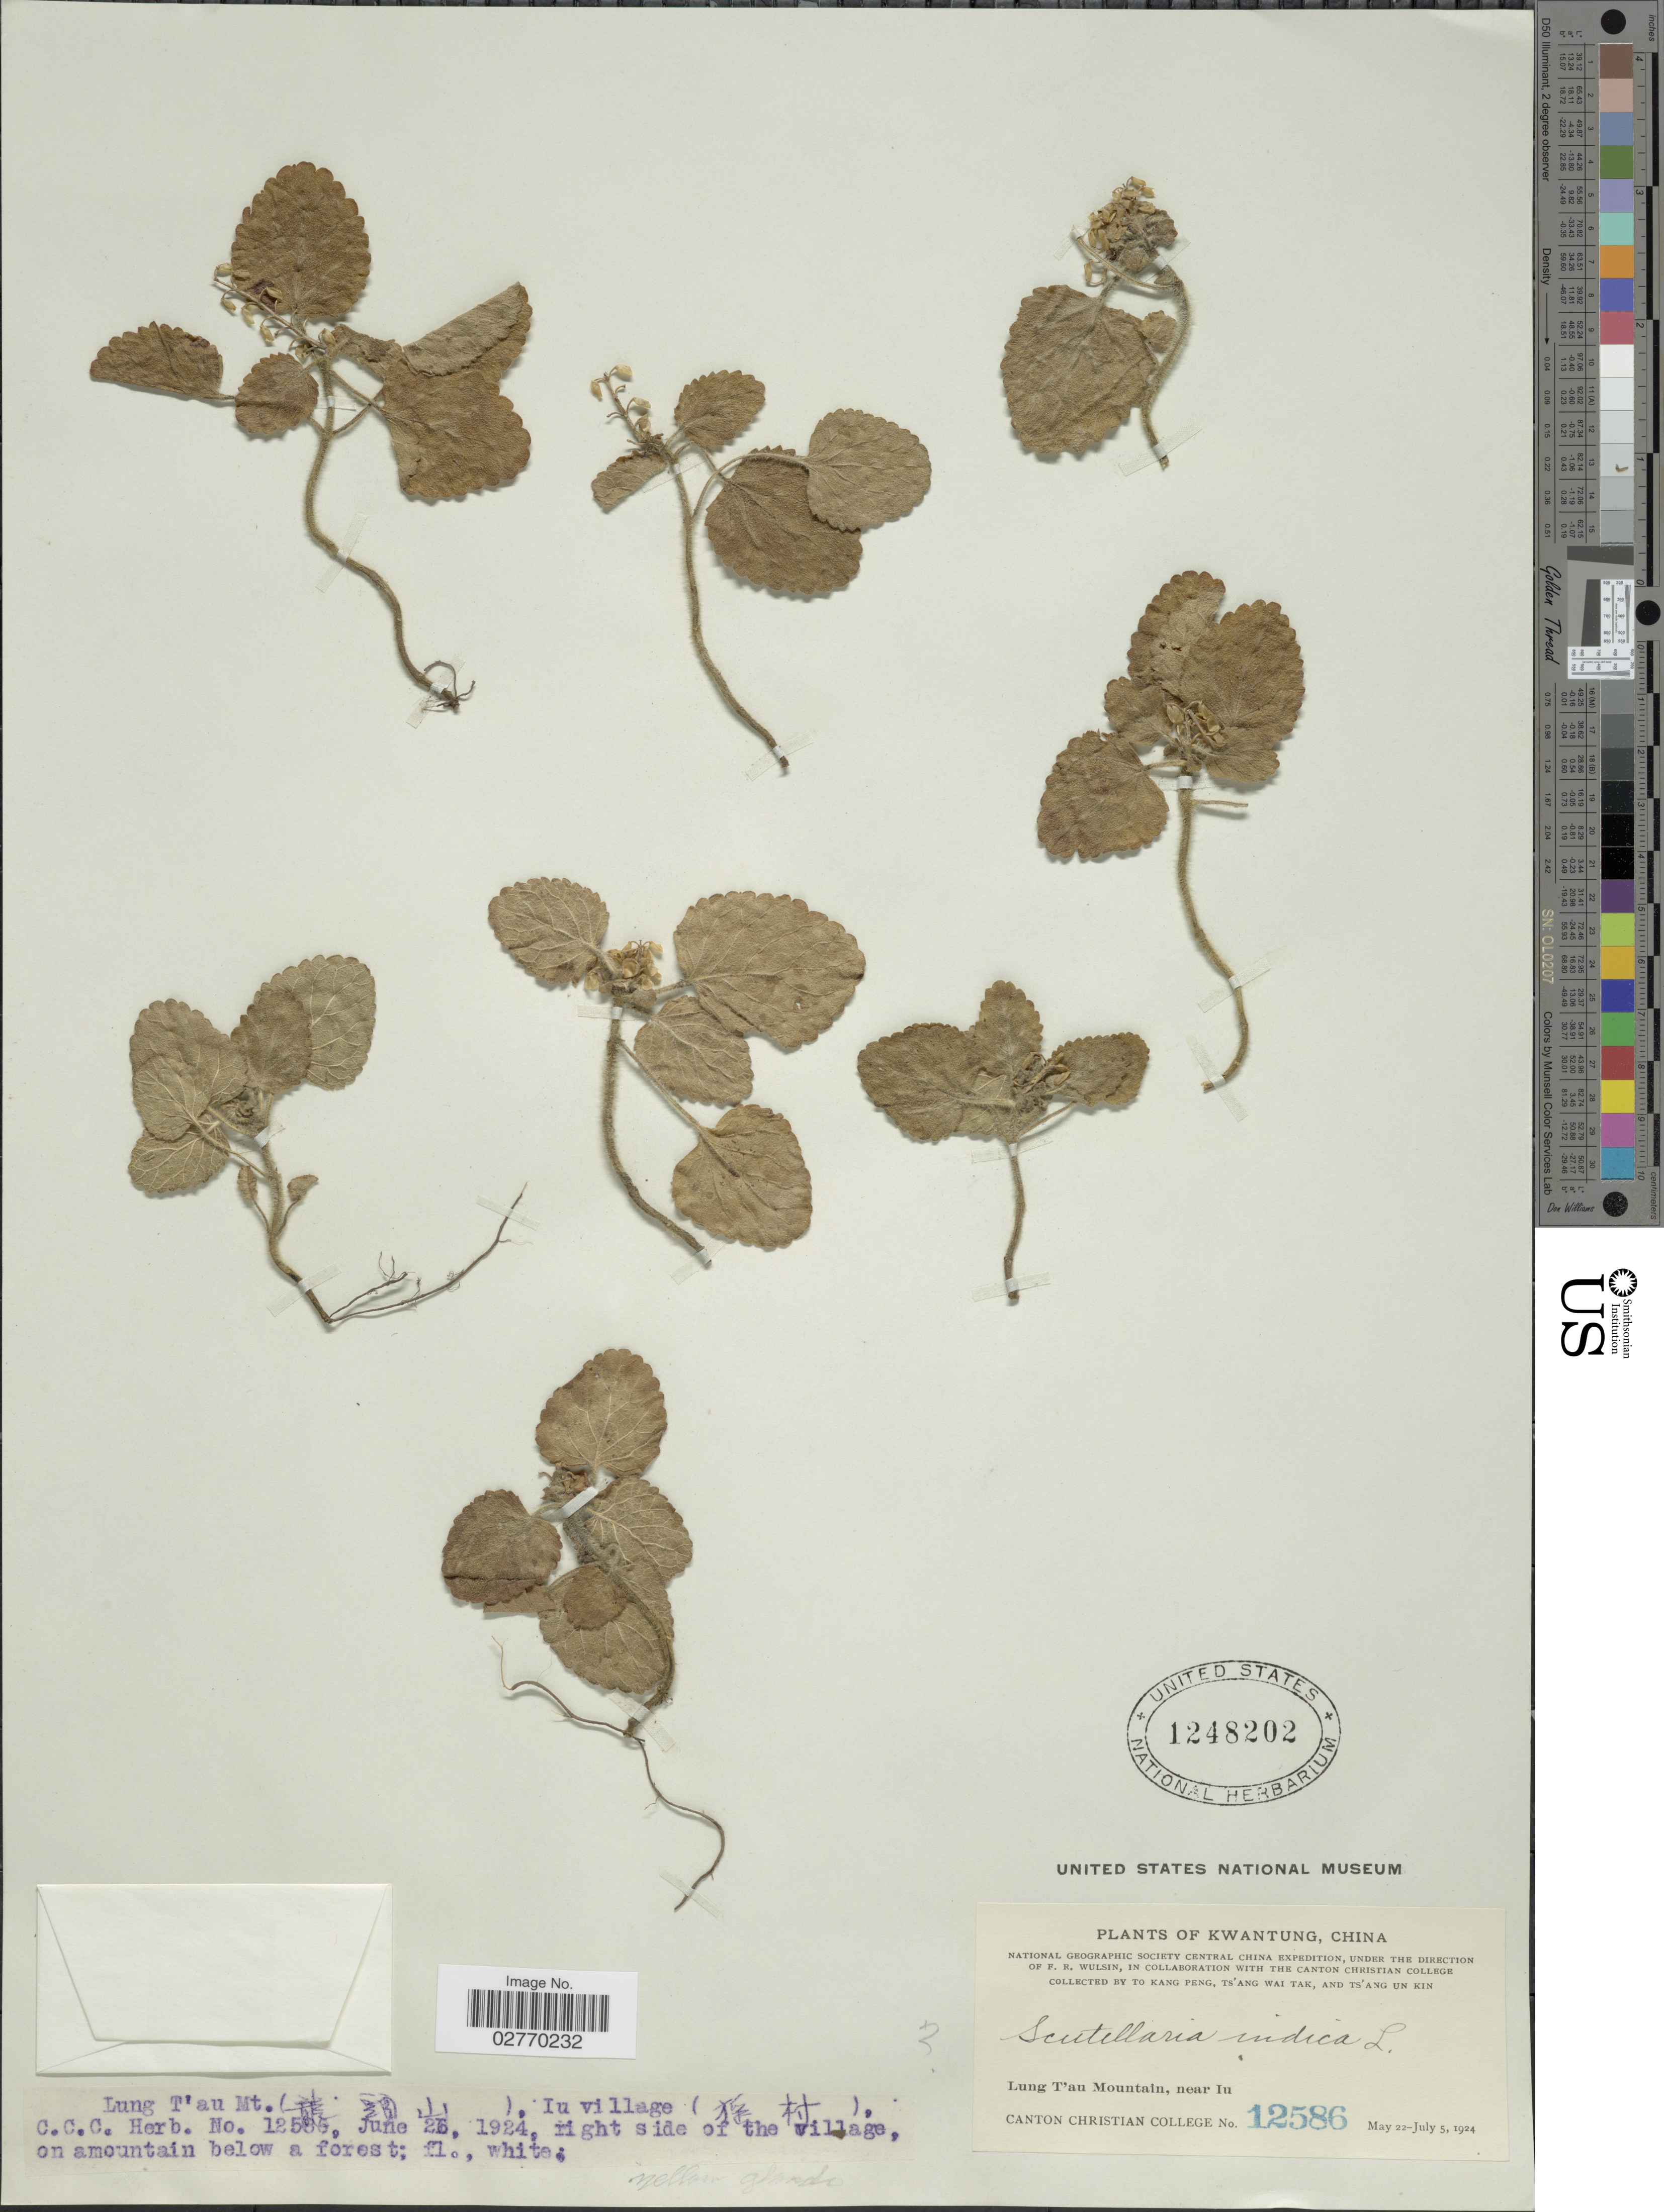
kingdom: Plantae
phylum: Tracheophyta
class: Magnoliopsida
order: Lamiales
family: Lamiaceae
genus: Scutellaria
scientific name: Scutellaria sp.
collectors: Canton Christian College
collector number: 12586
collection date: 1924-06-26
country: China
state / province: Guangdong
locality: Kwantung. Lung T'au Mt. Iu village.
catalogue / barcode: US 1248202